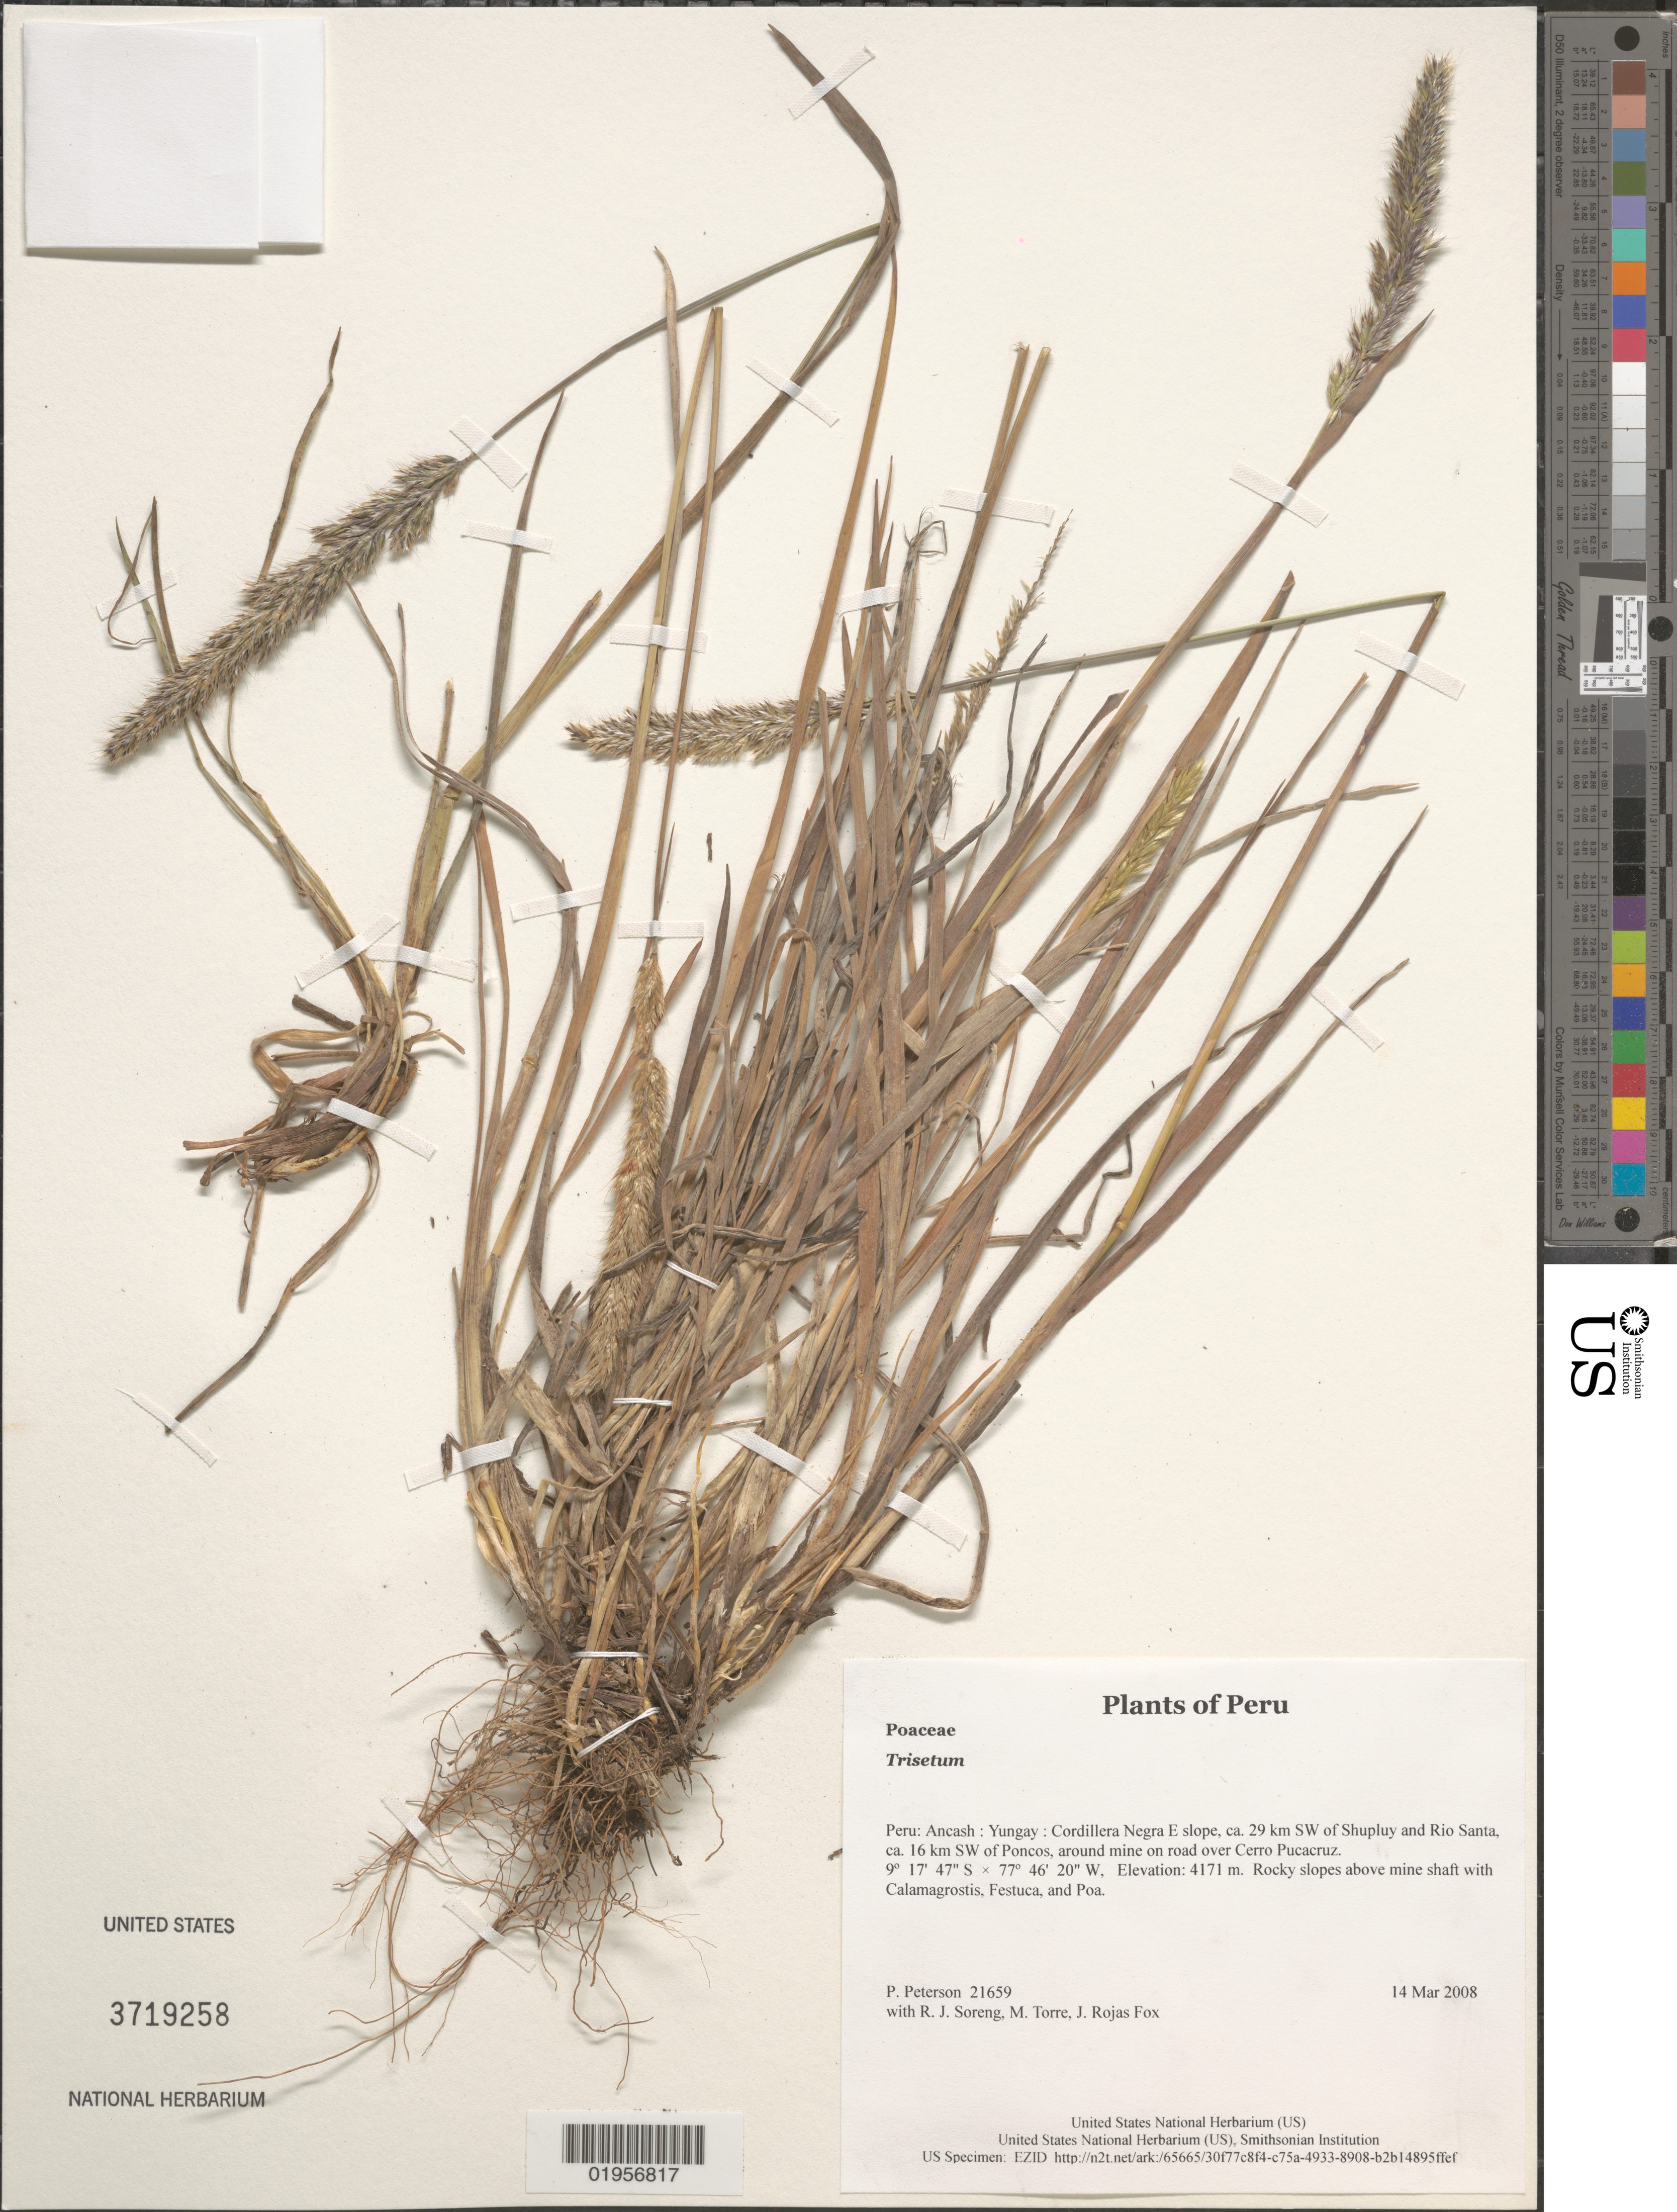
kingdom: Plantae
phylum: Tracheophyta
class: Liliopsida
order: Poales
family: Poaceae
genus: Trisetum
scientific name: Trisetum sp.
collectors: P. M. Peterson, R. J. Soreng, M. Torre & J. Rojas Fox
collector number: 21659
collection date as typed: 14 Mar 2008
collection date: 2008-03-14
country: Peru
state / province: Ancash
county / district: Yungay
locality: Cordillera Negra E slope, ca. 29 km SW of Shupluy and Rio Santa, ca. 16 km SW of Poncos, around mine on road over Cerro Pucacruz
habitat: Rocky slopes above mine shaft with Calamagrostis, Festuca, and Poa.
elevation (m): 4171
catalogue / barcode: US 3719258